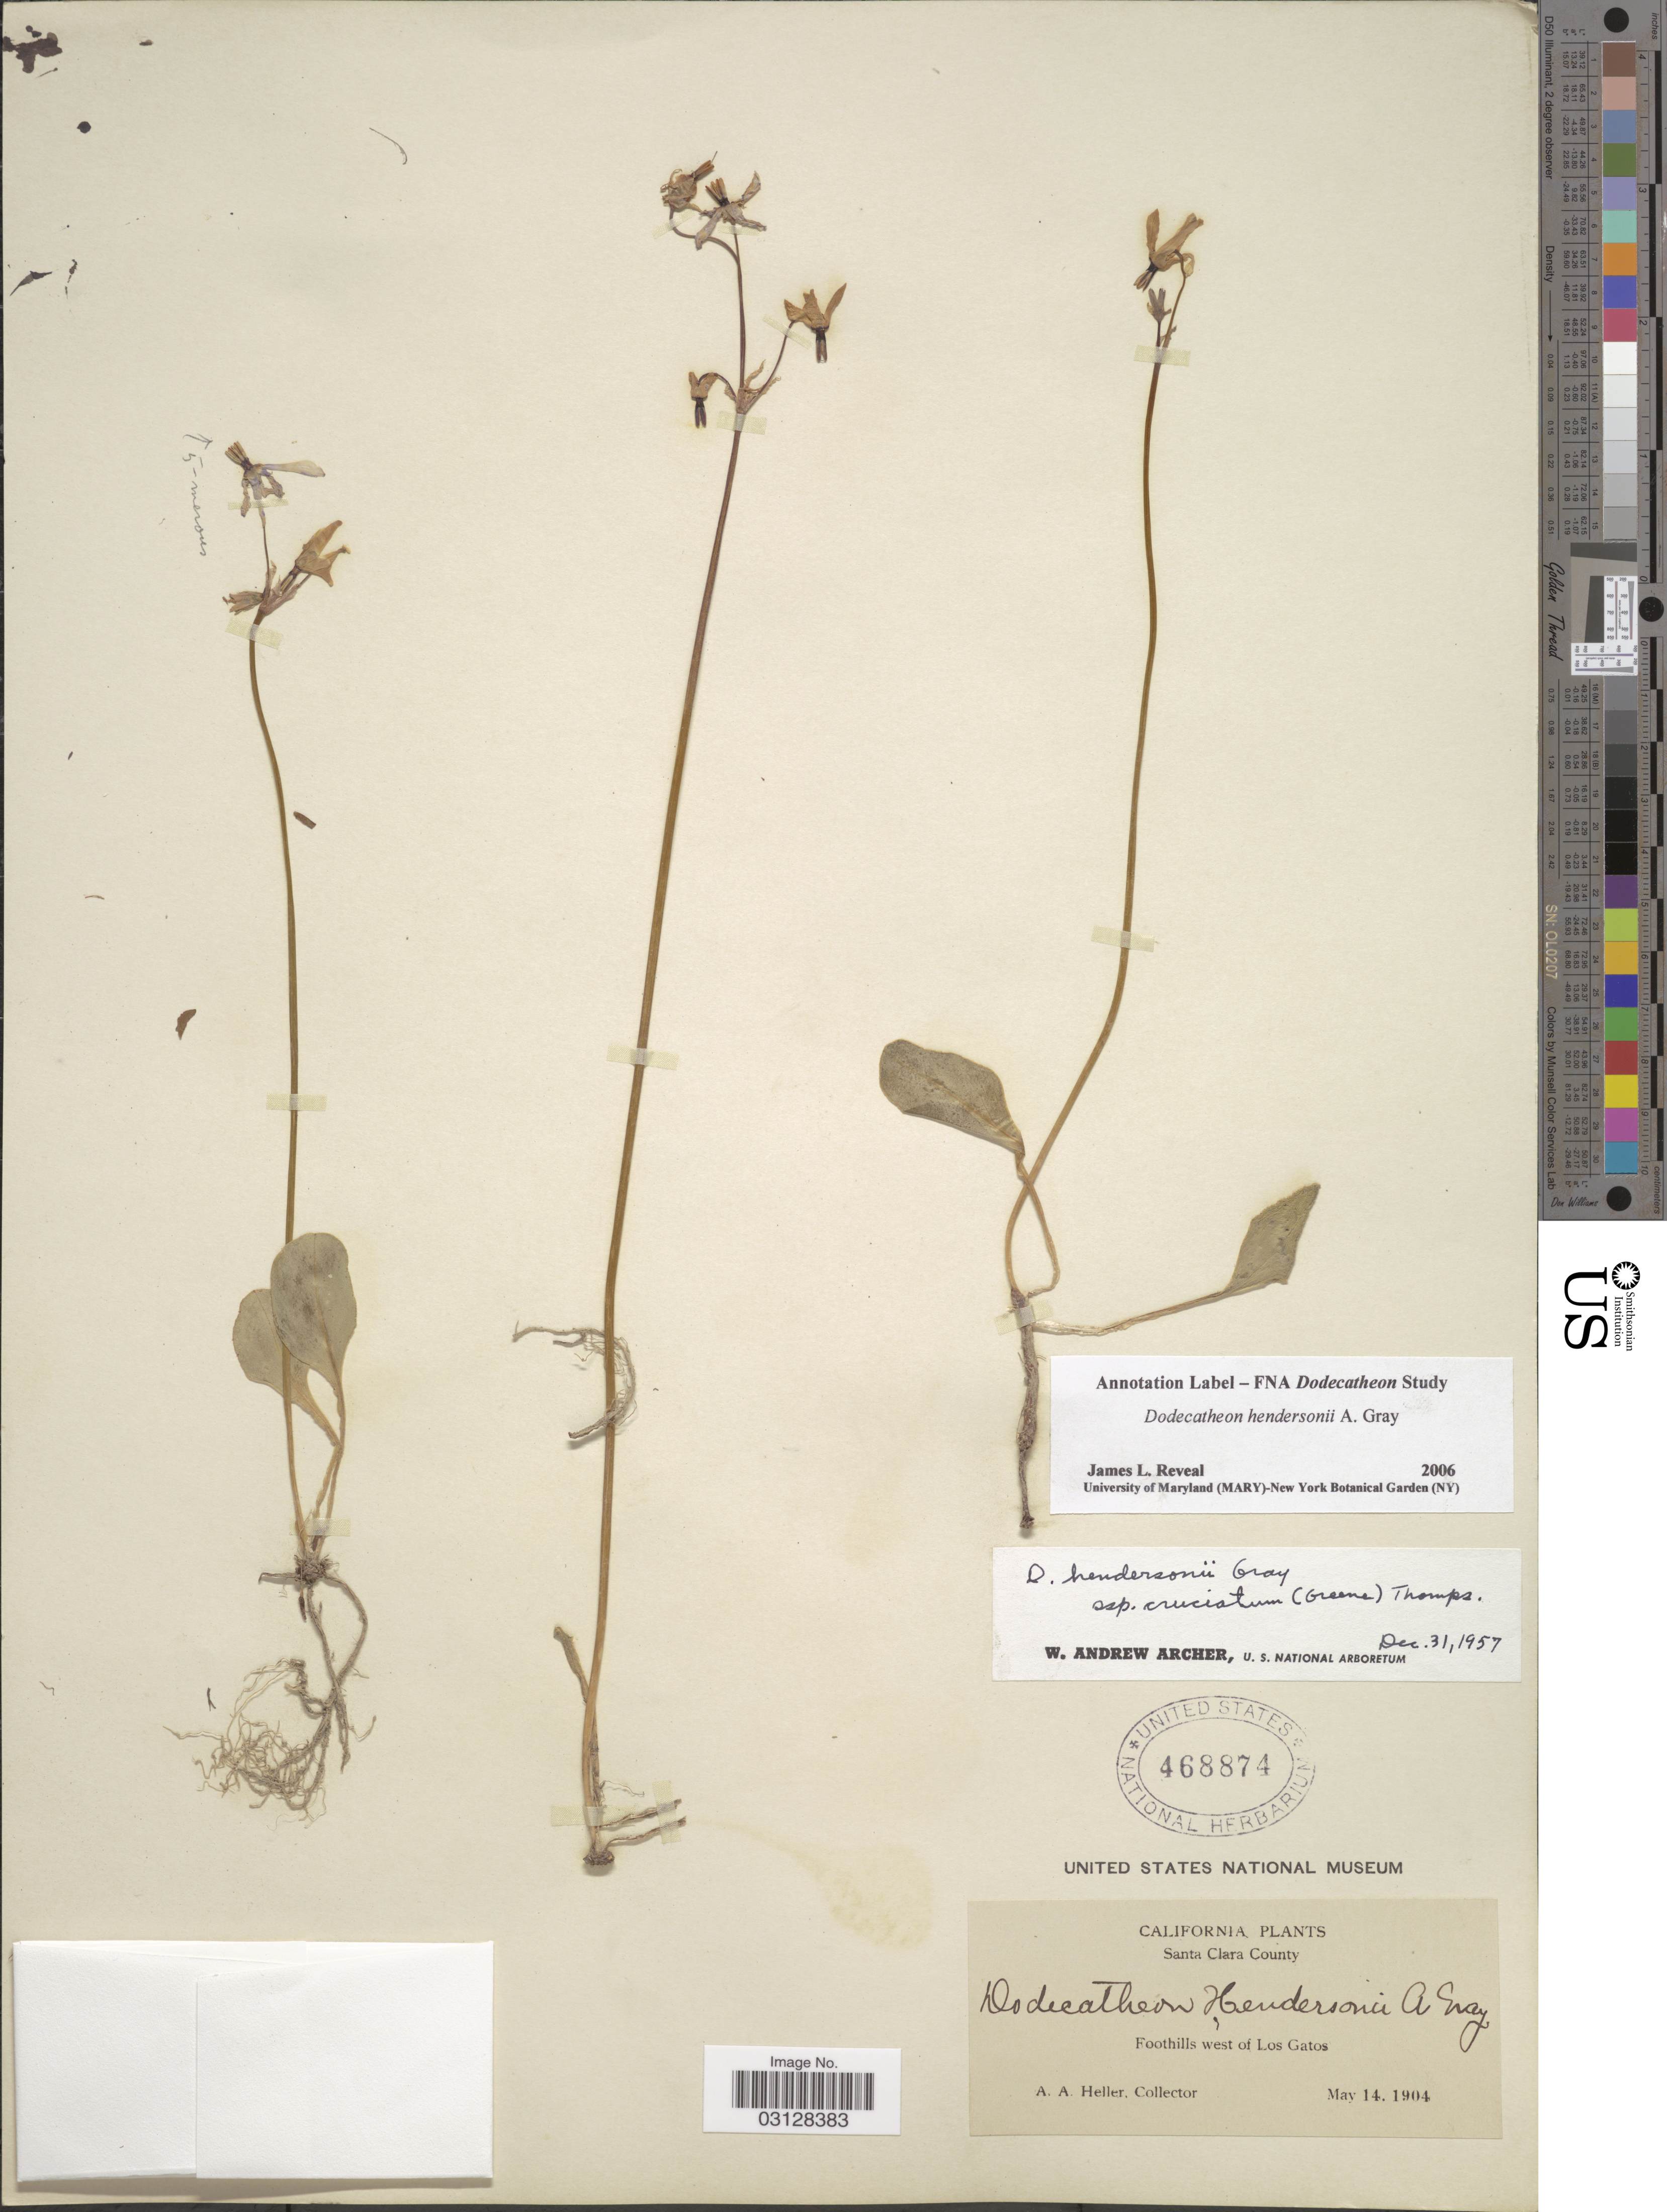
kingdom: Plantae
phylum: Tracheophyta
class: Magnoliopsida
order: Ericales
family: Primulaceae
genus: Dodecatheon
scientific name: Dodecatheon hendersonii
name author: A. Gray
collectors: A. A. Heller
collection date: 1904-05-14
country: United States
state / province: California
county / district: Santa Clara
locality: Santa Clara County. Foothills west of Los Gatos.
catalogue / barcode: US 468874